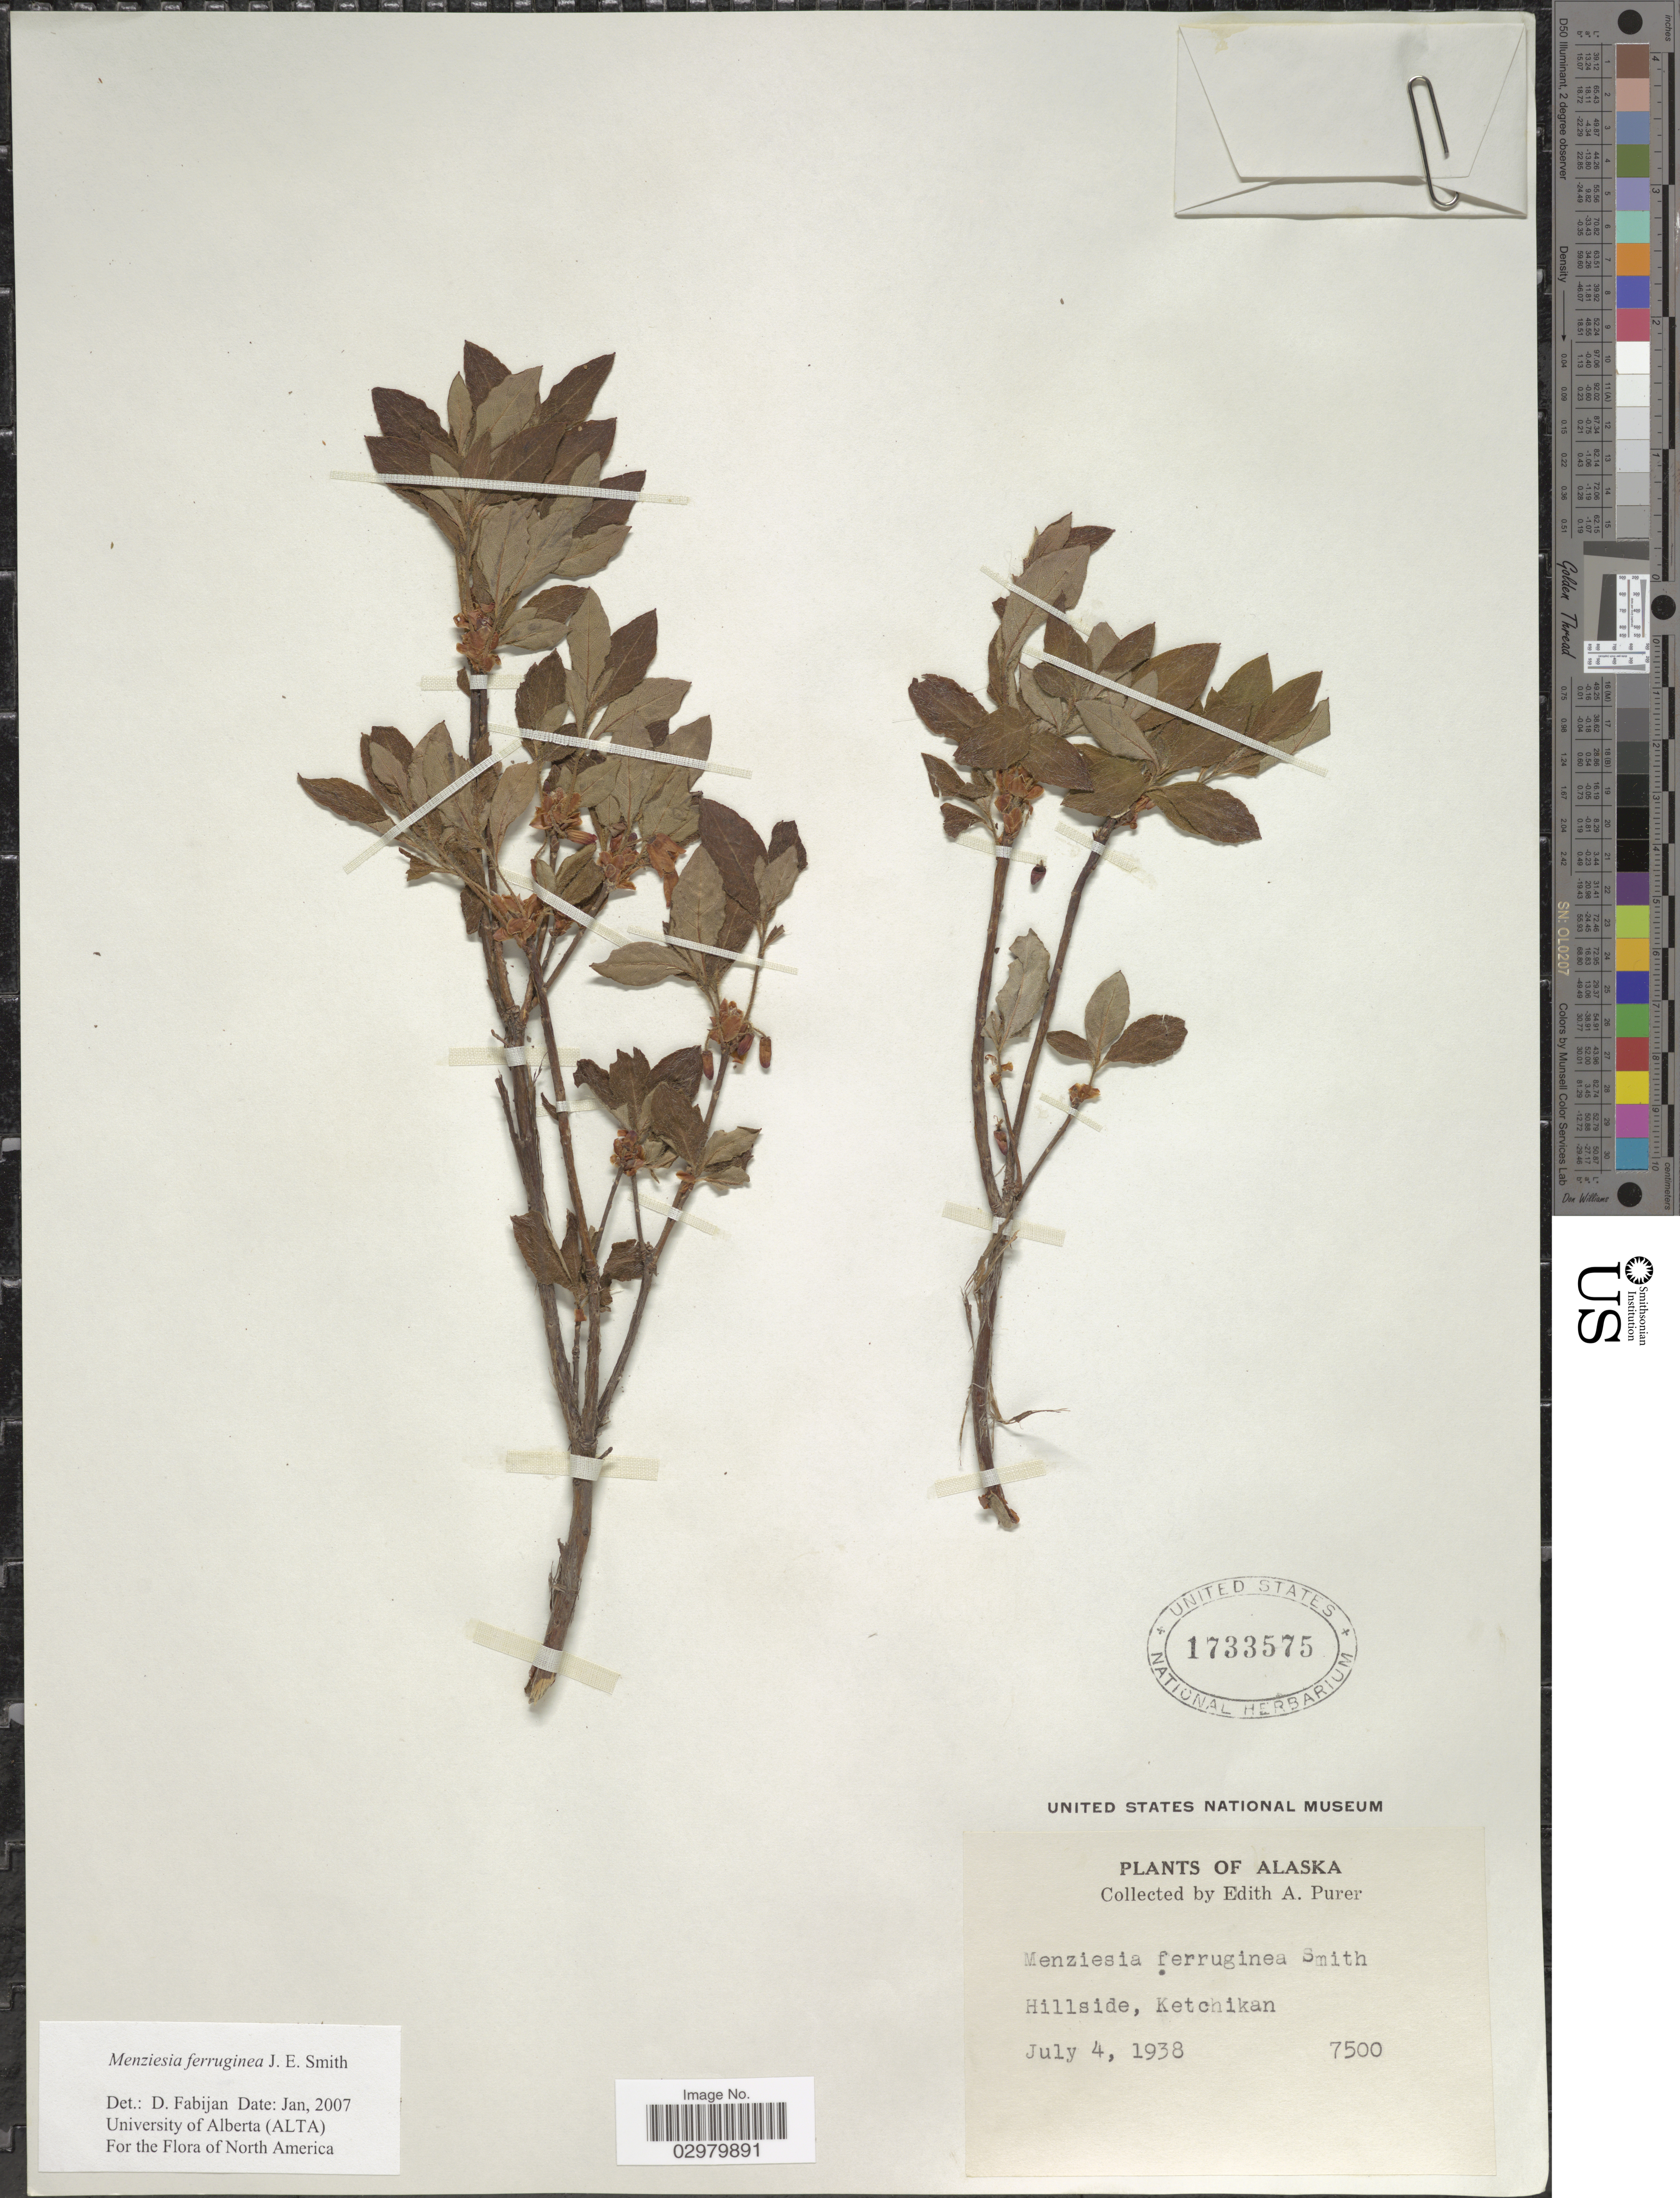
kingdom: Plantae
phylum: Tracheophyta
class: Magnoliopsida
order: Ericales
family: Ericaceae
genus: Menziesia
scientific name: Menziesia ferruginea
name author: Sm.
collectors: E. Purer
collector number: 7500?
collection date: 1938-07-04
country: United States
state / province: Alaska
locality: Hillside, Ketchikan.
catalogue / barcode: US 1733575